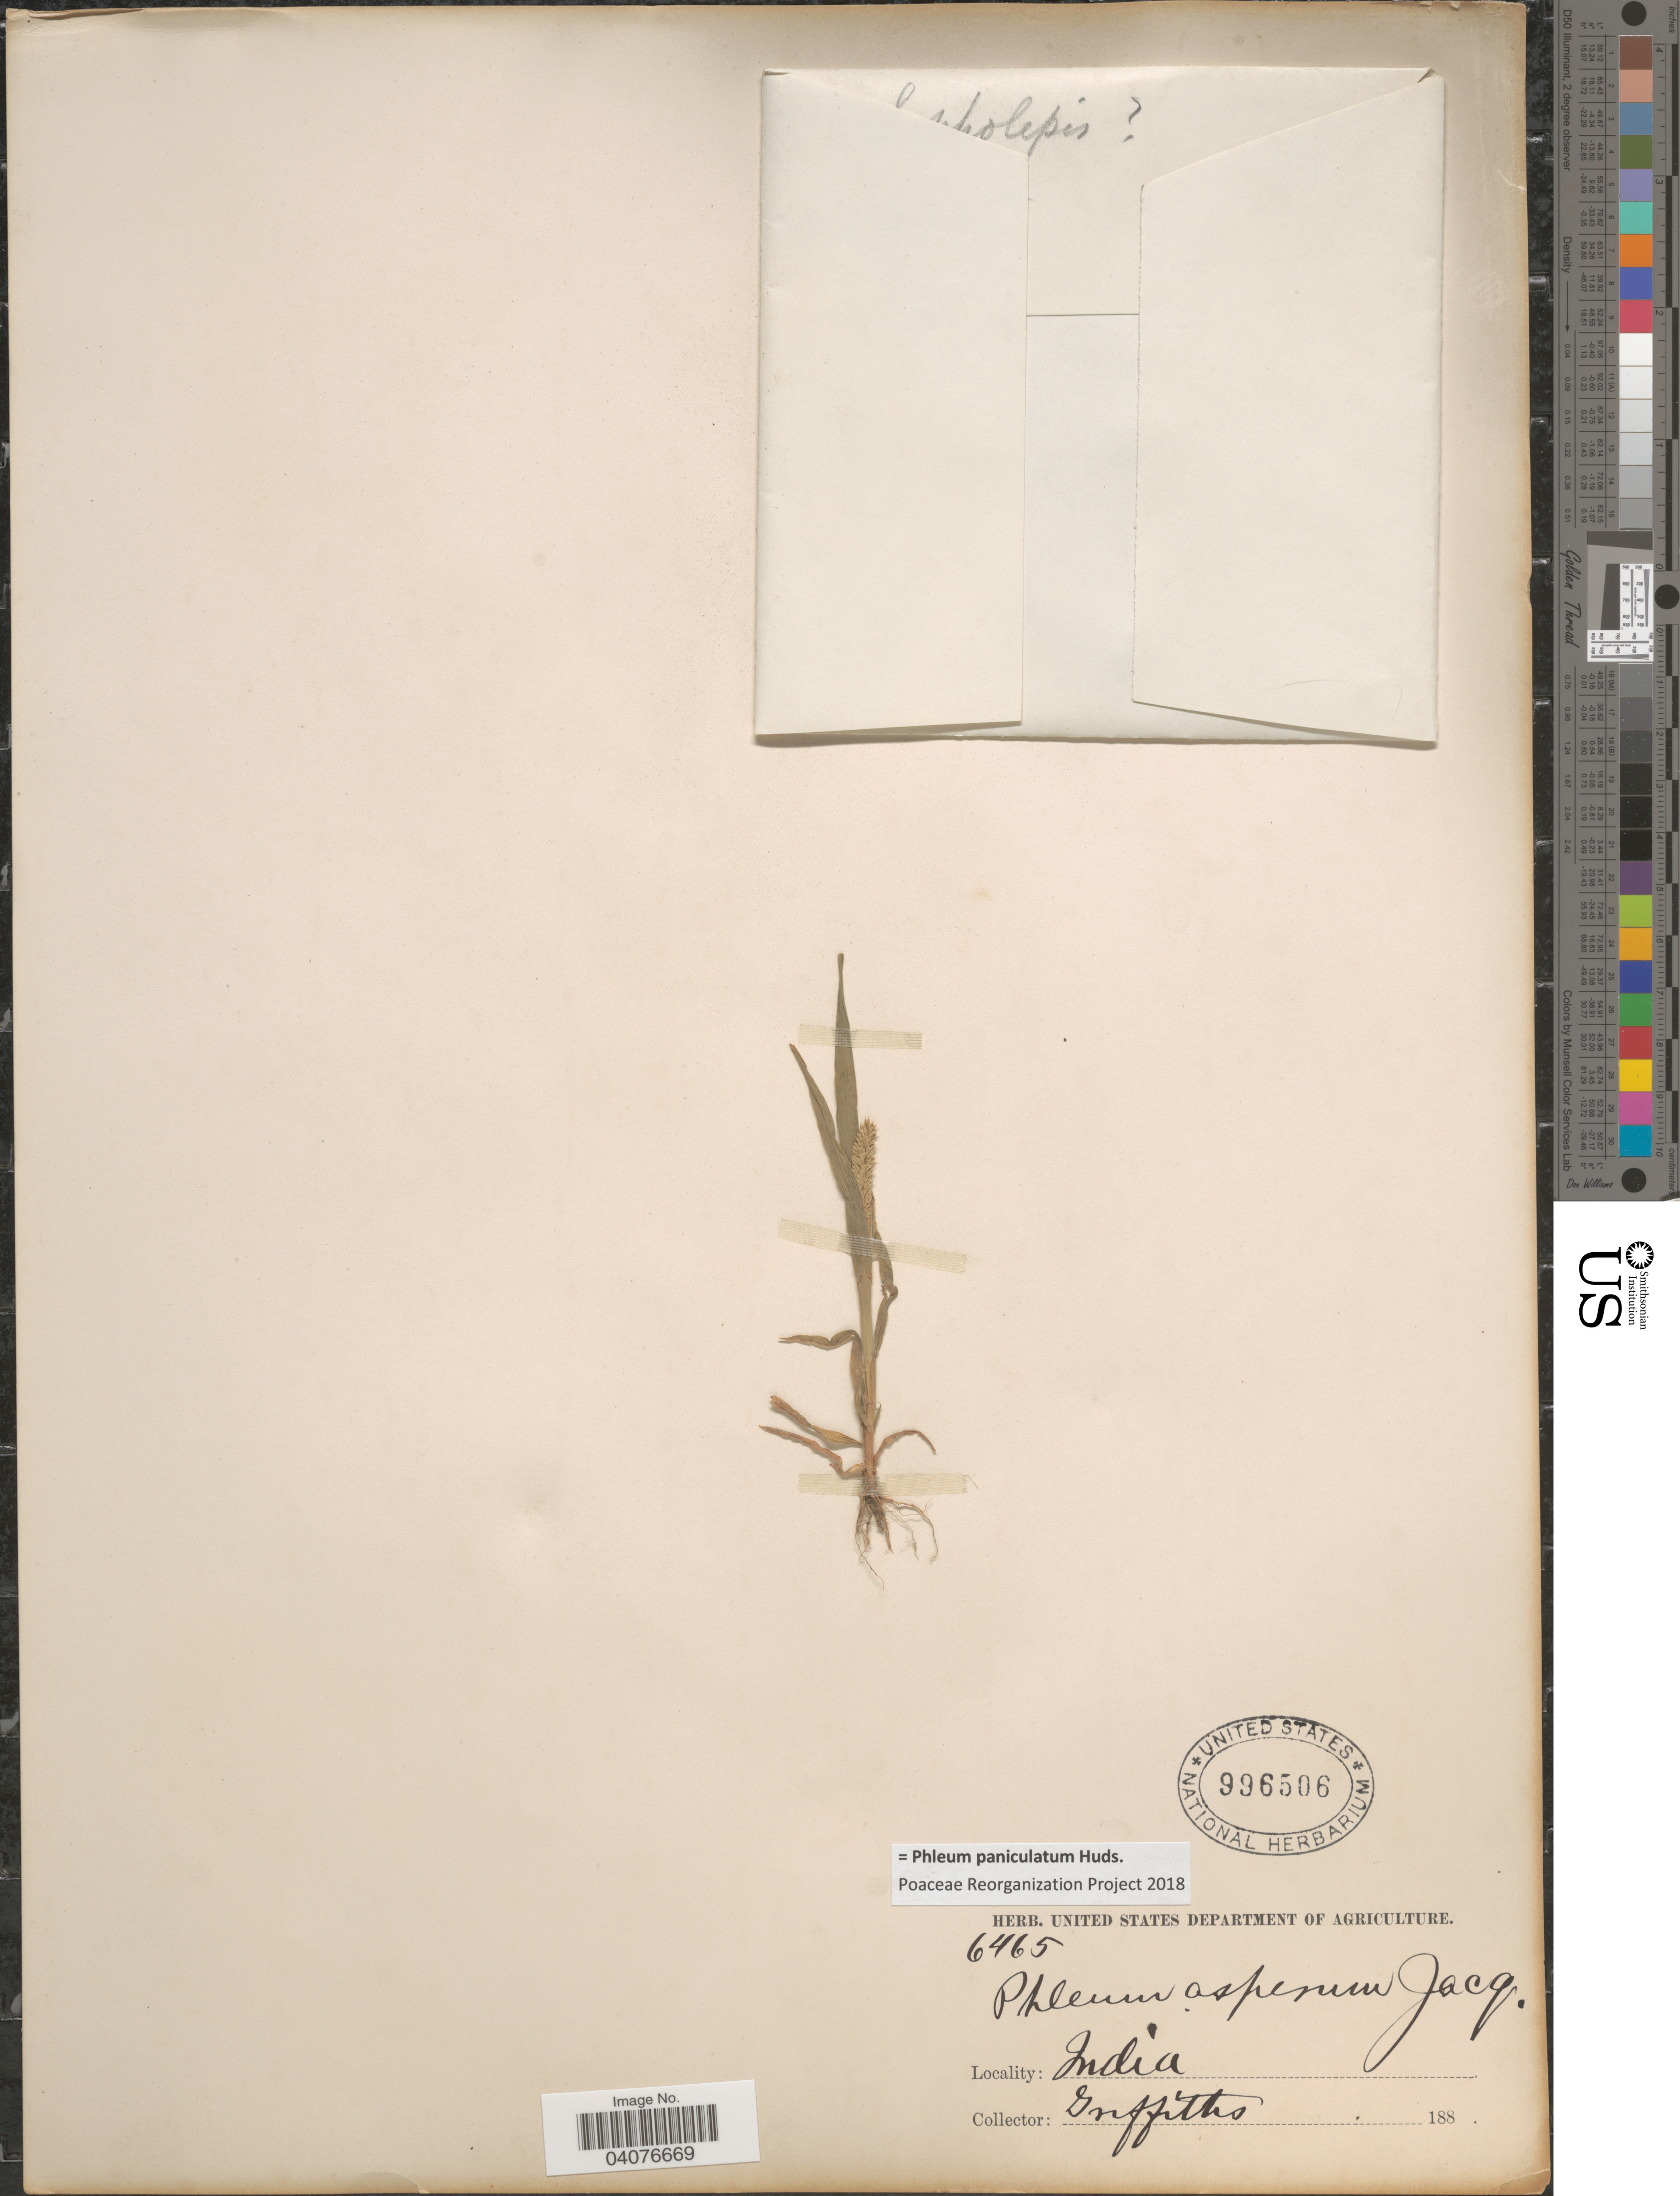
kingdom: Plantae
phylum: Tracheophyta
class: Liliopsida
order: Poales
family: Poaceae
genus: Phleum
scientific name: Phleum paniculatum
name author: Huds.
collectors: -- Griffiths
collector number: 6465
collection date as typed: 188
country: India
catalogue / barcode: US 996506